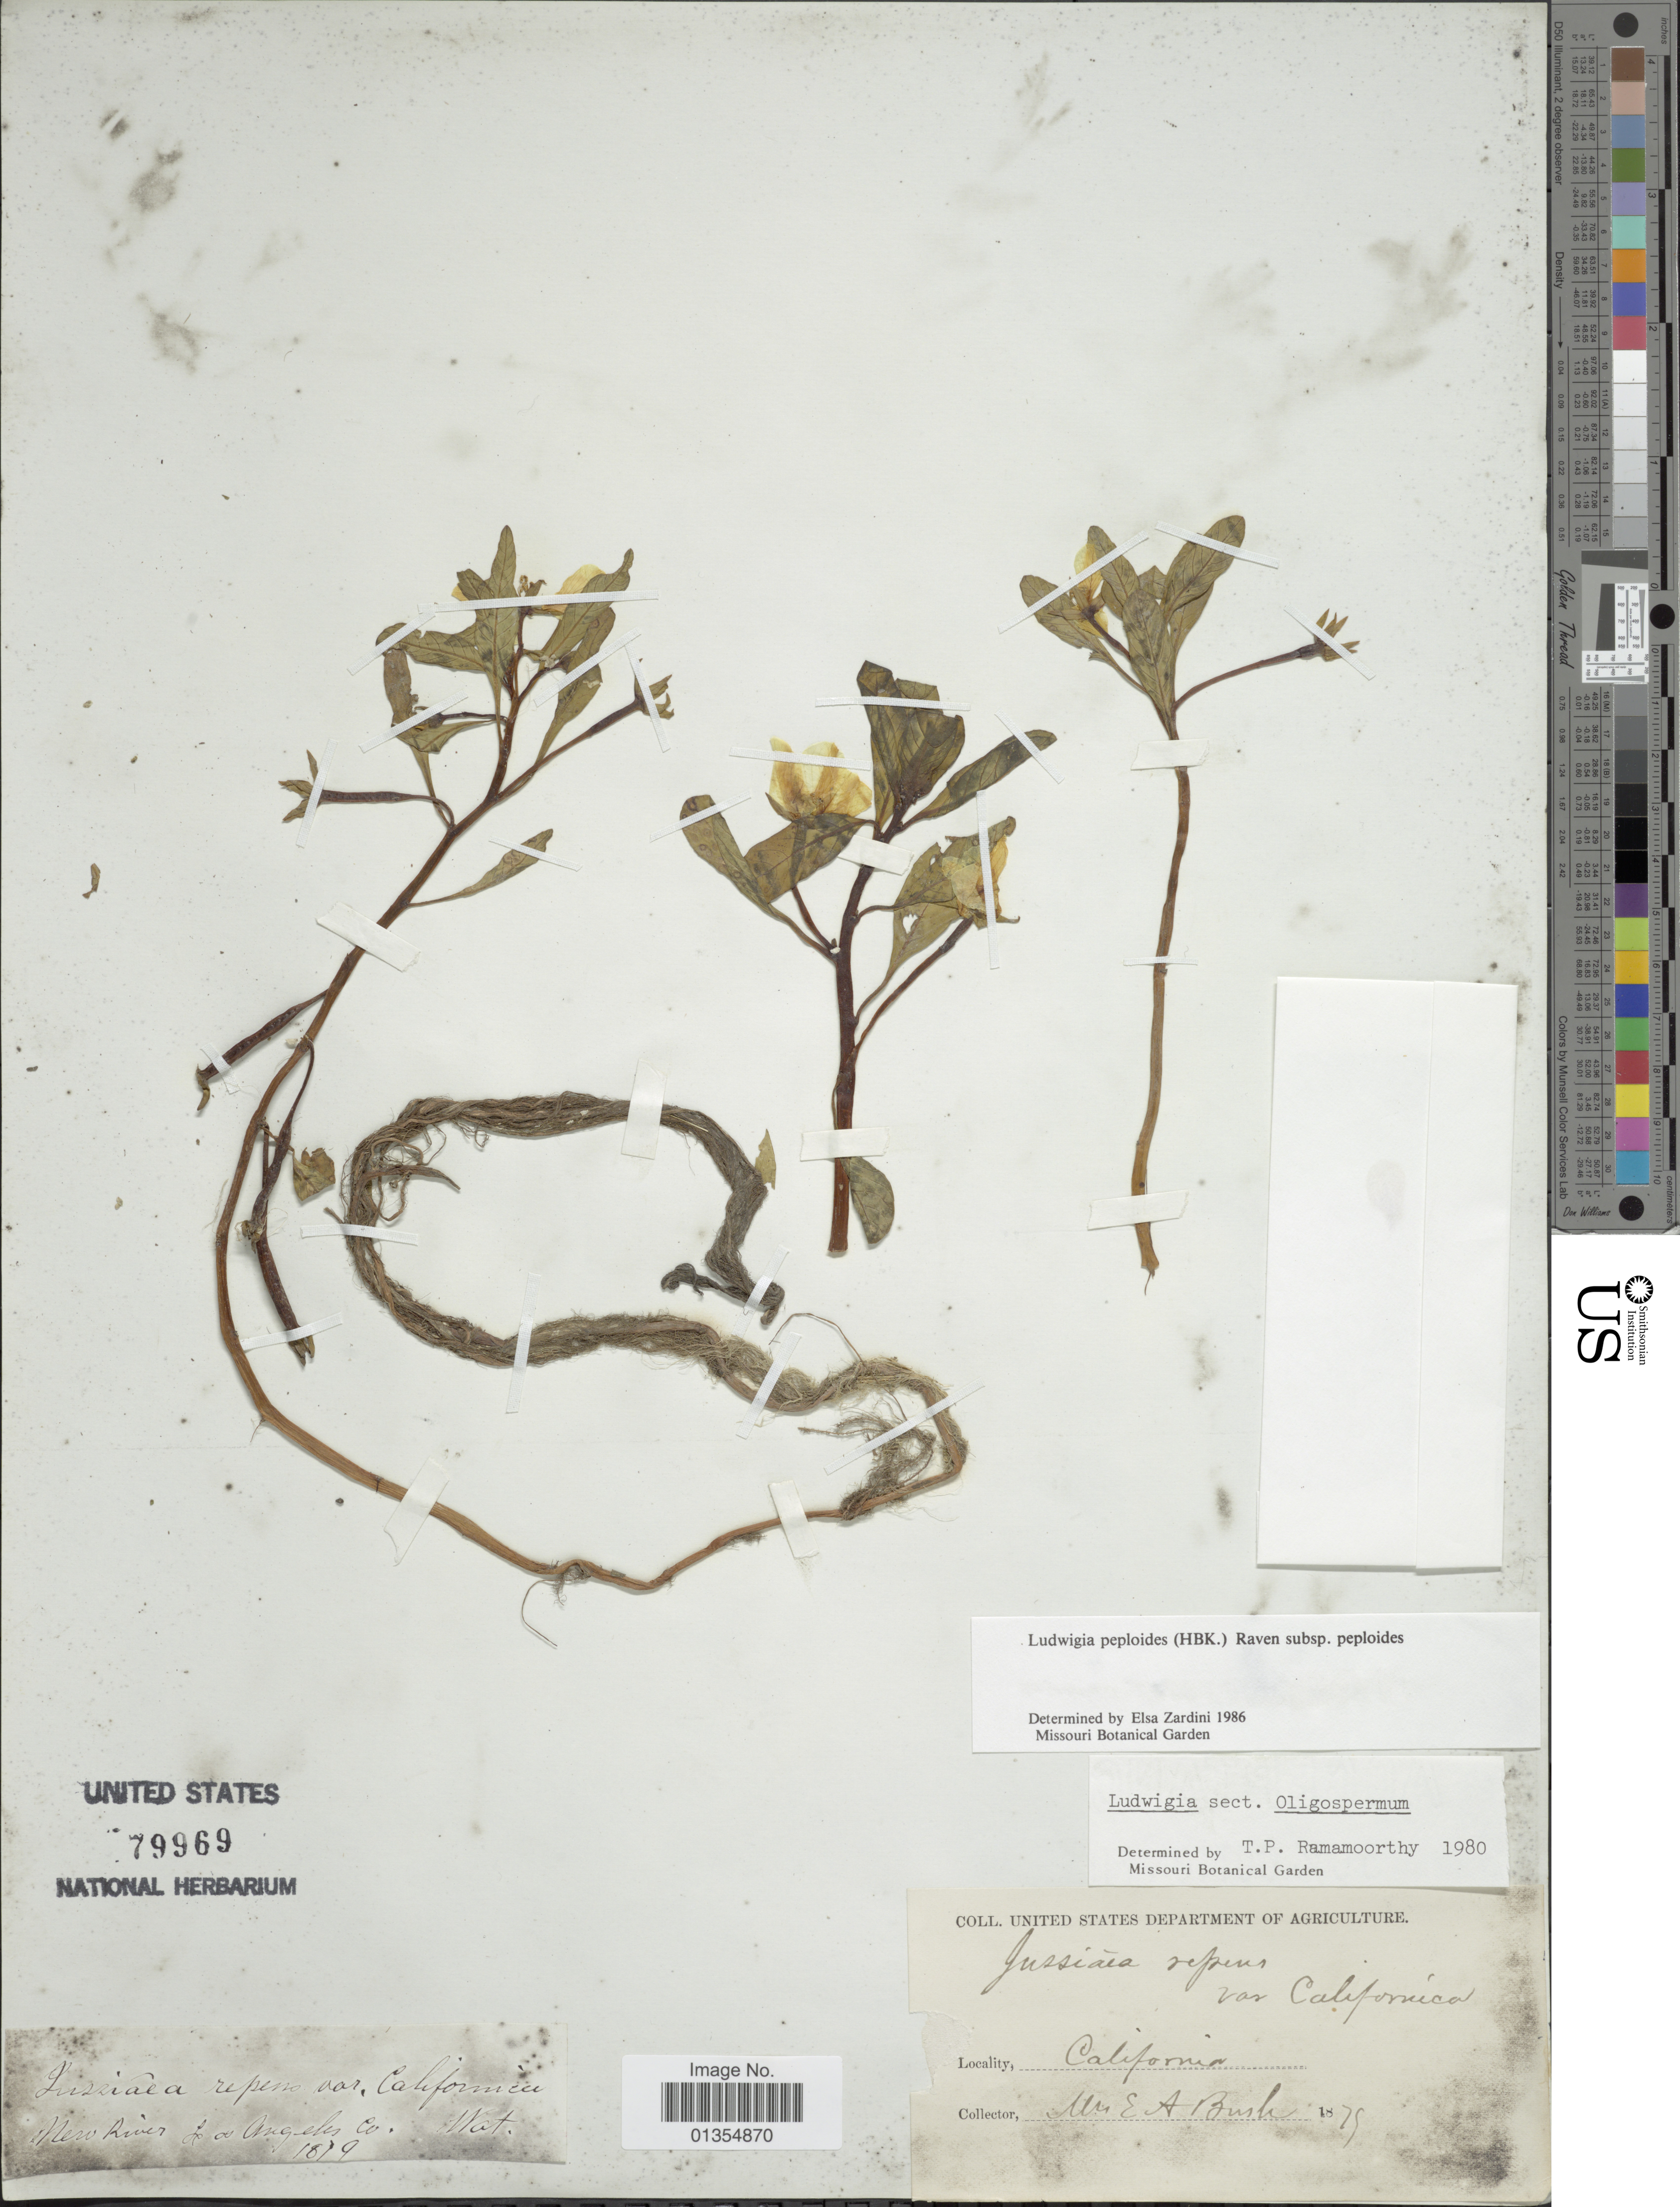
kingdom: Plantae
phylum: Tracheophyta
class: Magnoliopsida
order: Myrtales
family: Onagraceae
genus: Ludwigia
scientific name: Ludwigia peploides subsp. peploides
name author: (Kunth) P.H. Raven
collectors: E. Bush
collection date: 1879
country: United States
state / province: California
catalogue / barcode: US 79969